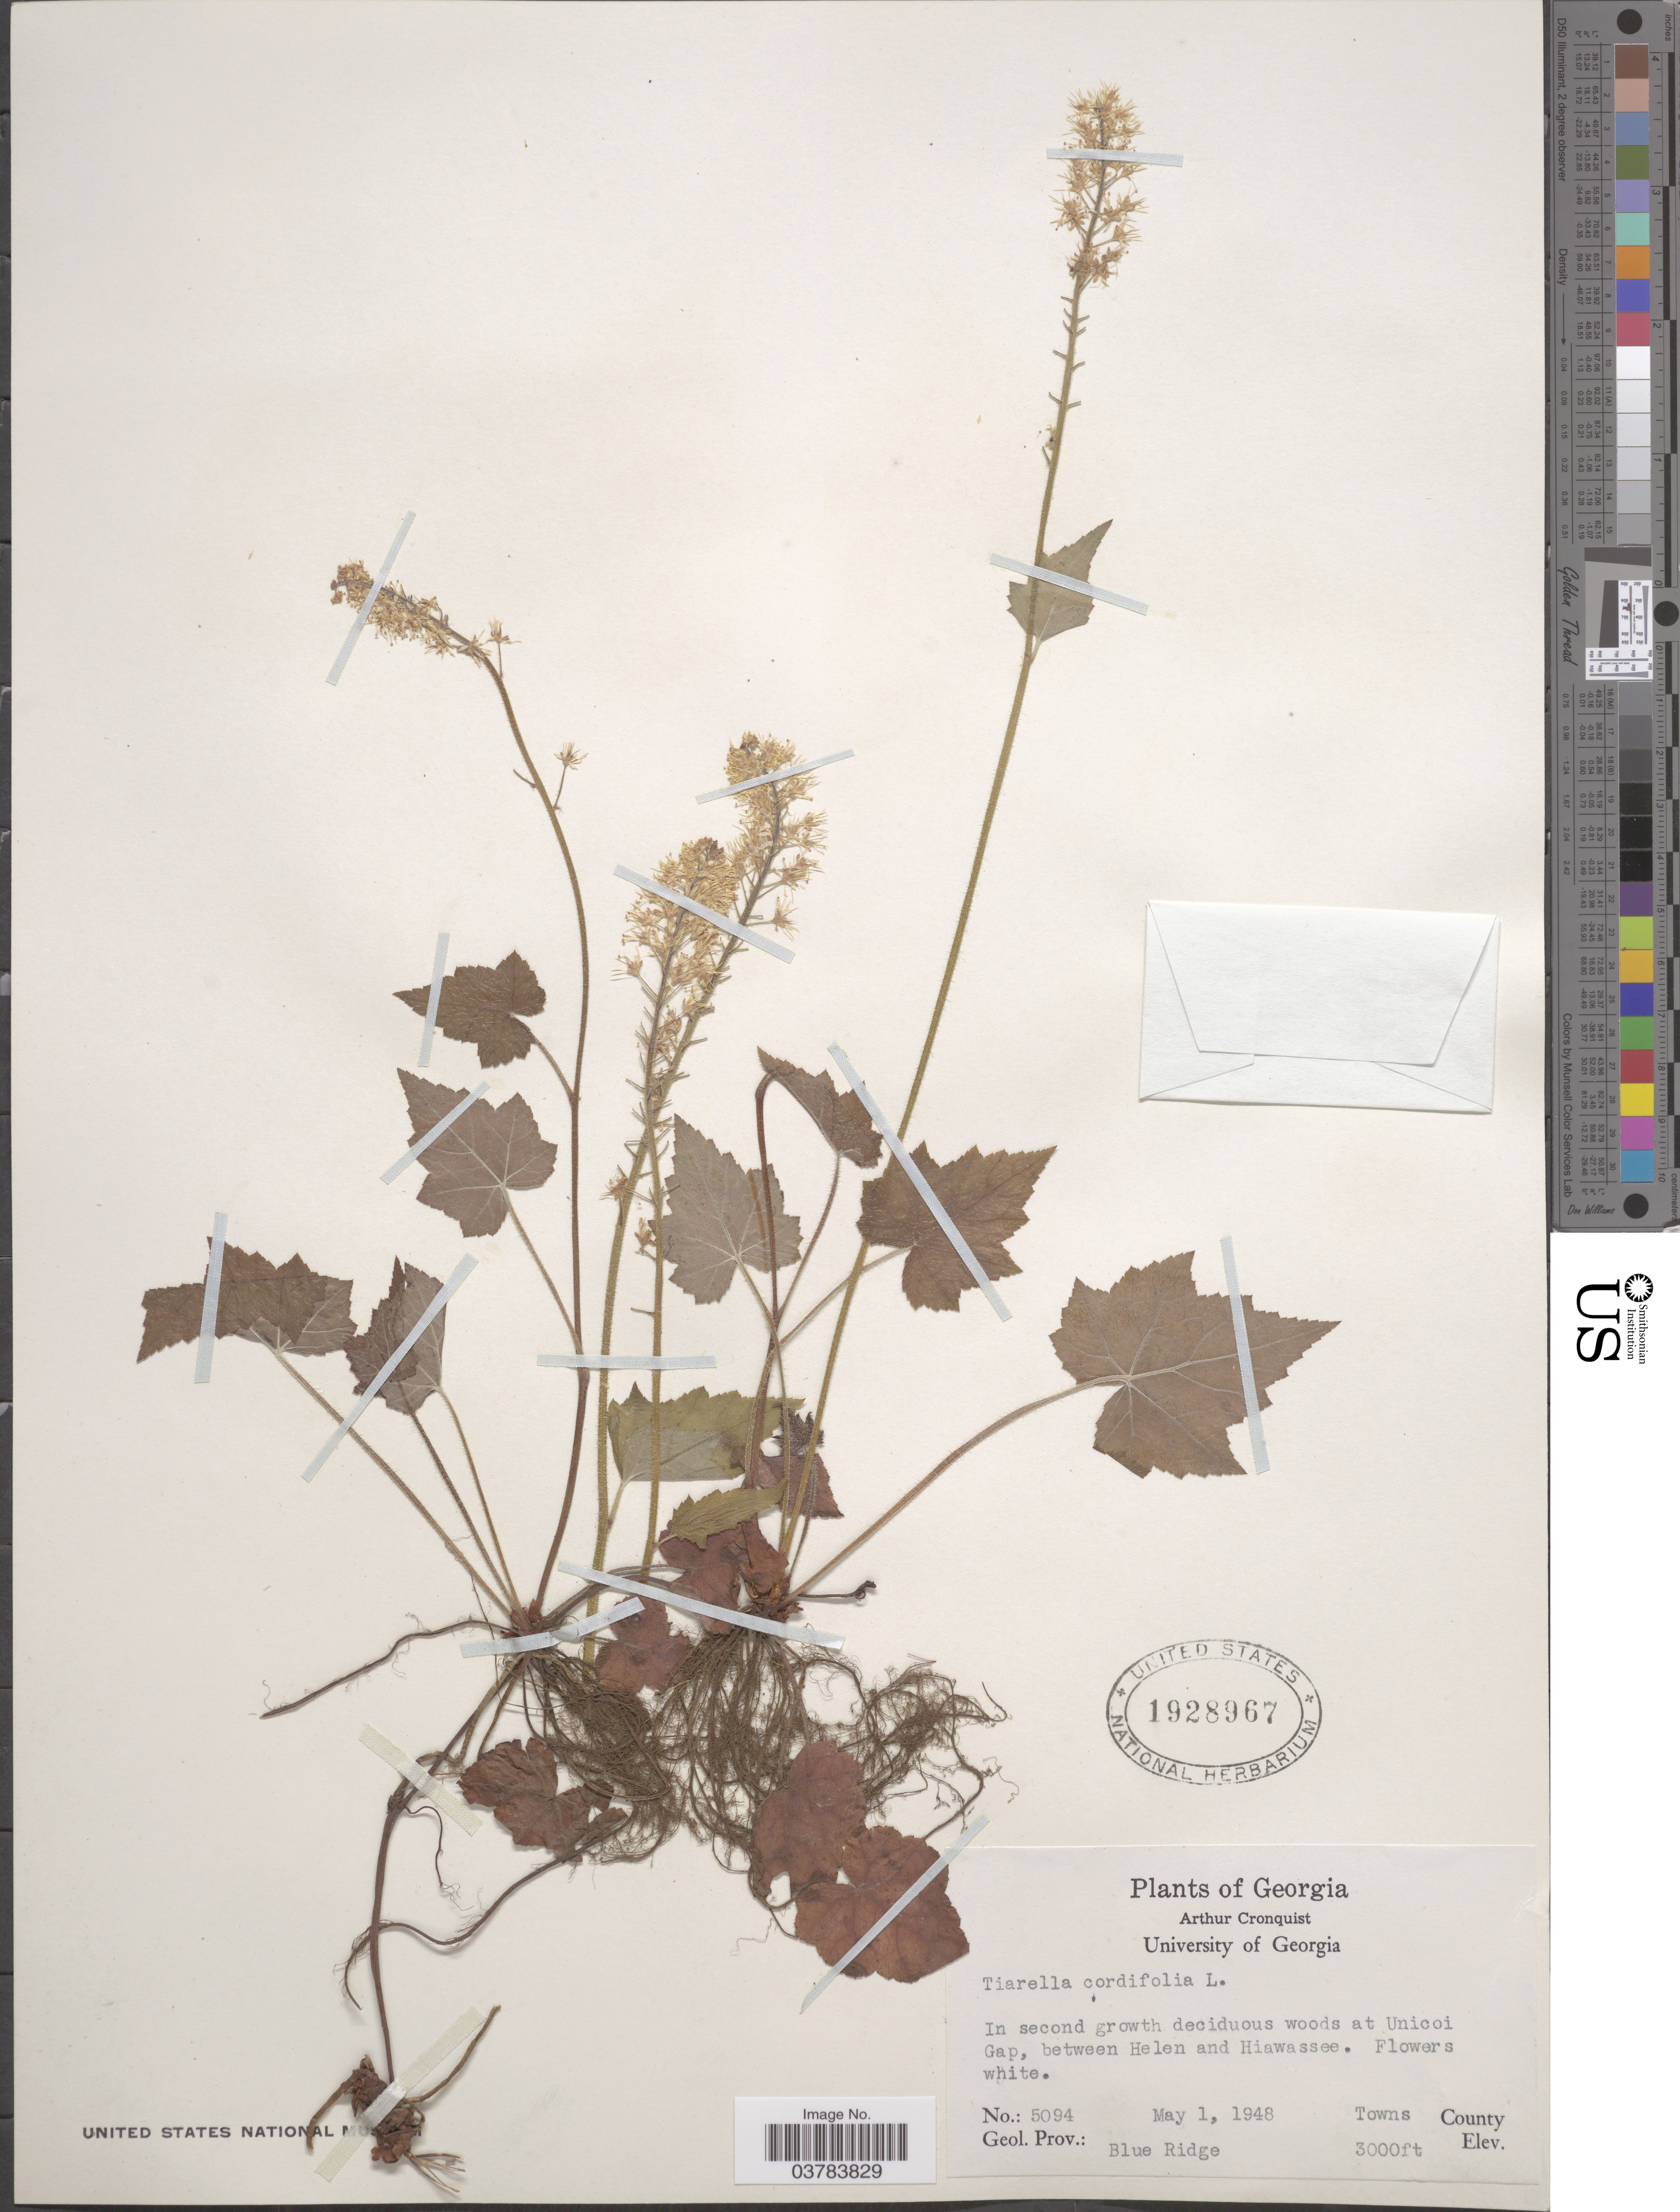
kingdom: Plantae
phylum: Tracheophyta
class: Magnoliopsida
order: Saxifragales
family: Saxifragaceae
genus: Tiarella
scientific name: Tiarella cordifolia var. typica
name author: Lakela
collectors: A. J. Cronquist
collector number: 5094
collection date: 1948-05-01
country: United States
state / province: Georgia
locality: In second growth decisuous woods at Unicoi Gap, between Helen and Hiawassee. Towns County. Geol. Prov.: Blue Ridge.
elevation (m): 914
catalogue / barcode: US 1928967